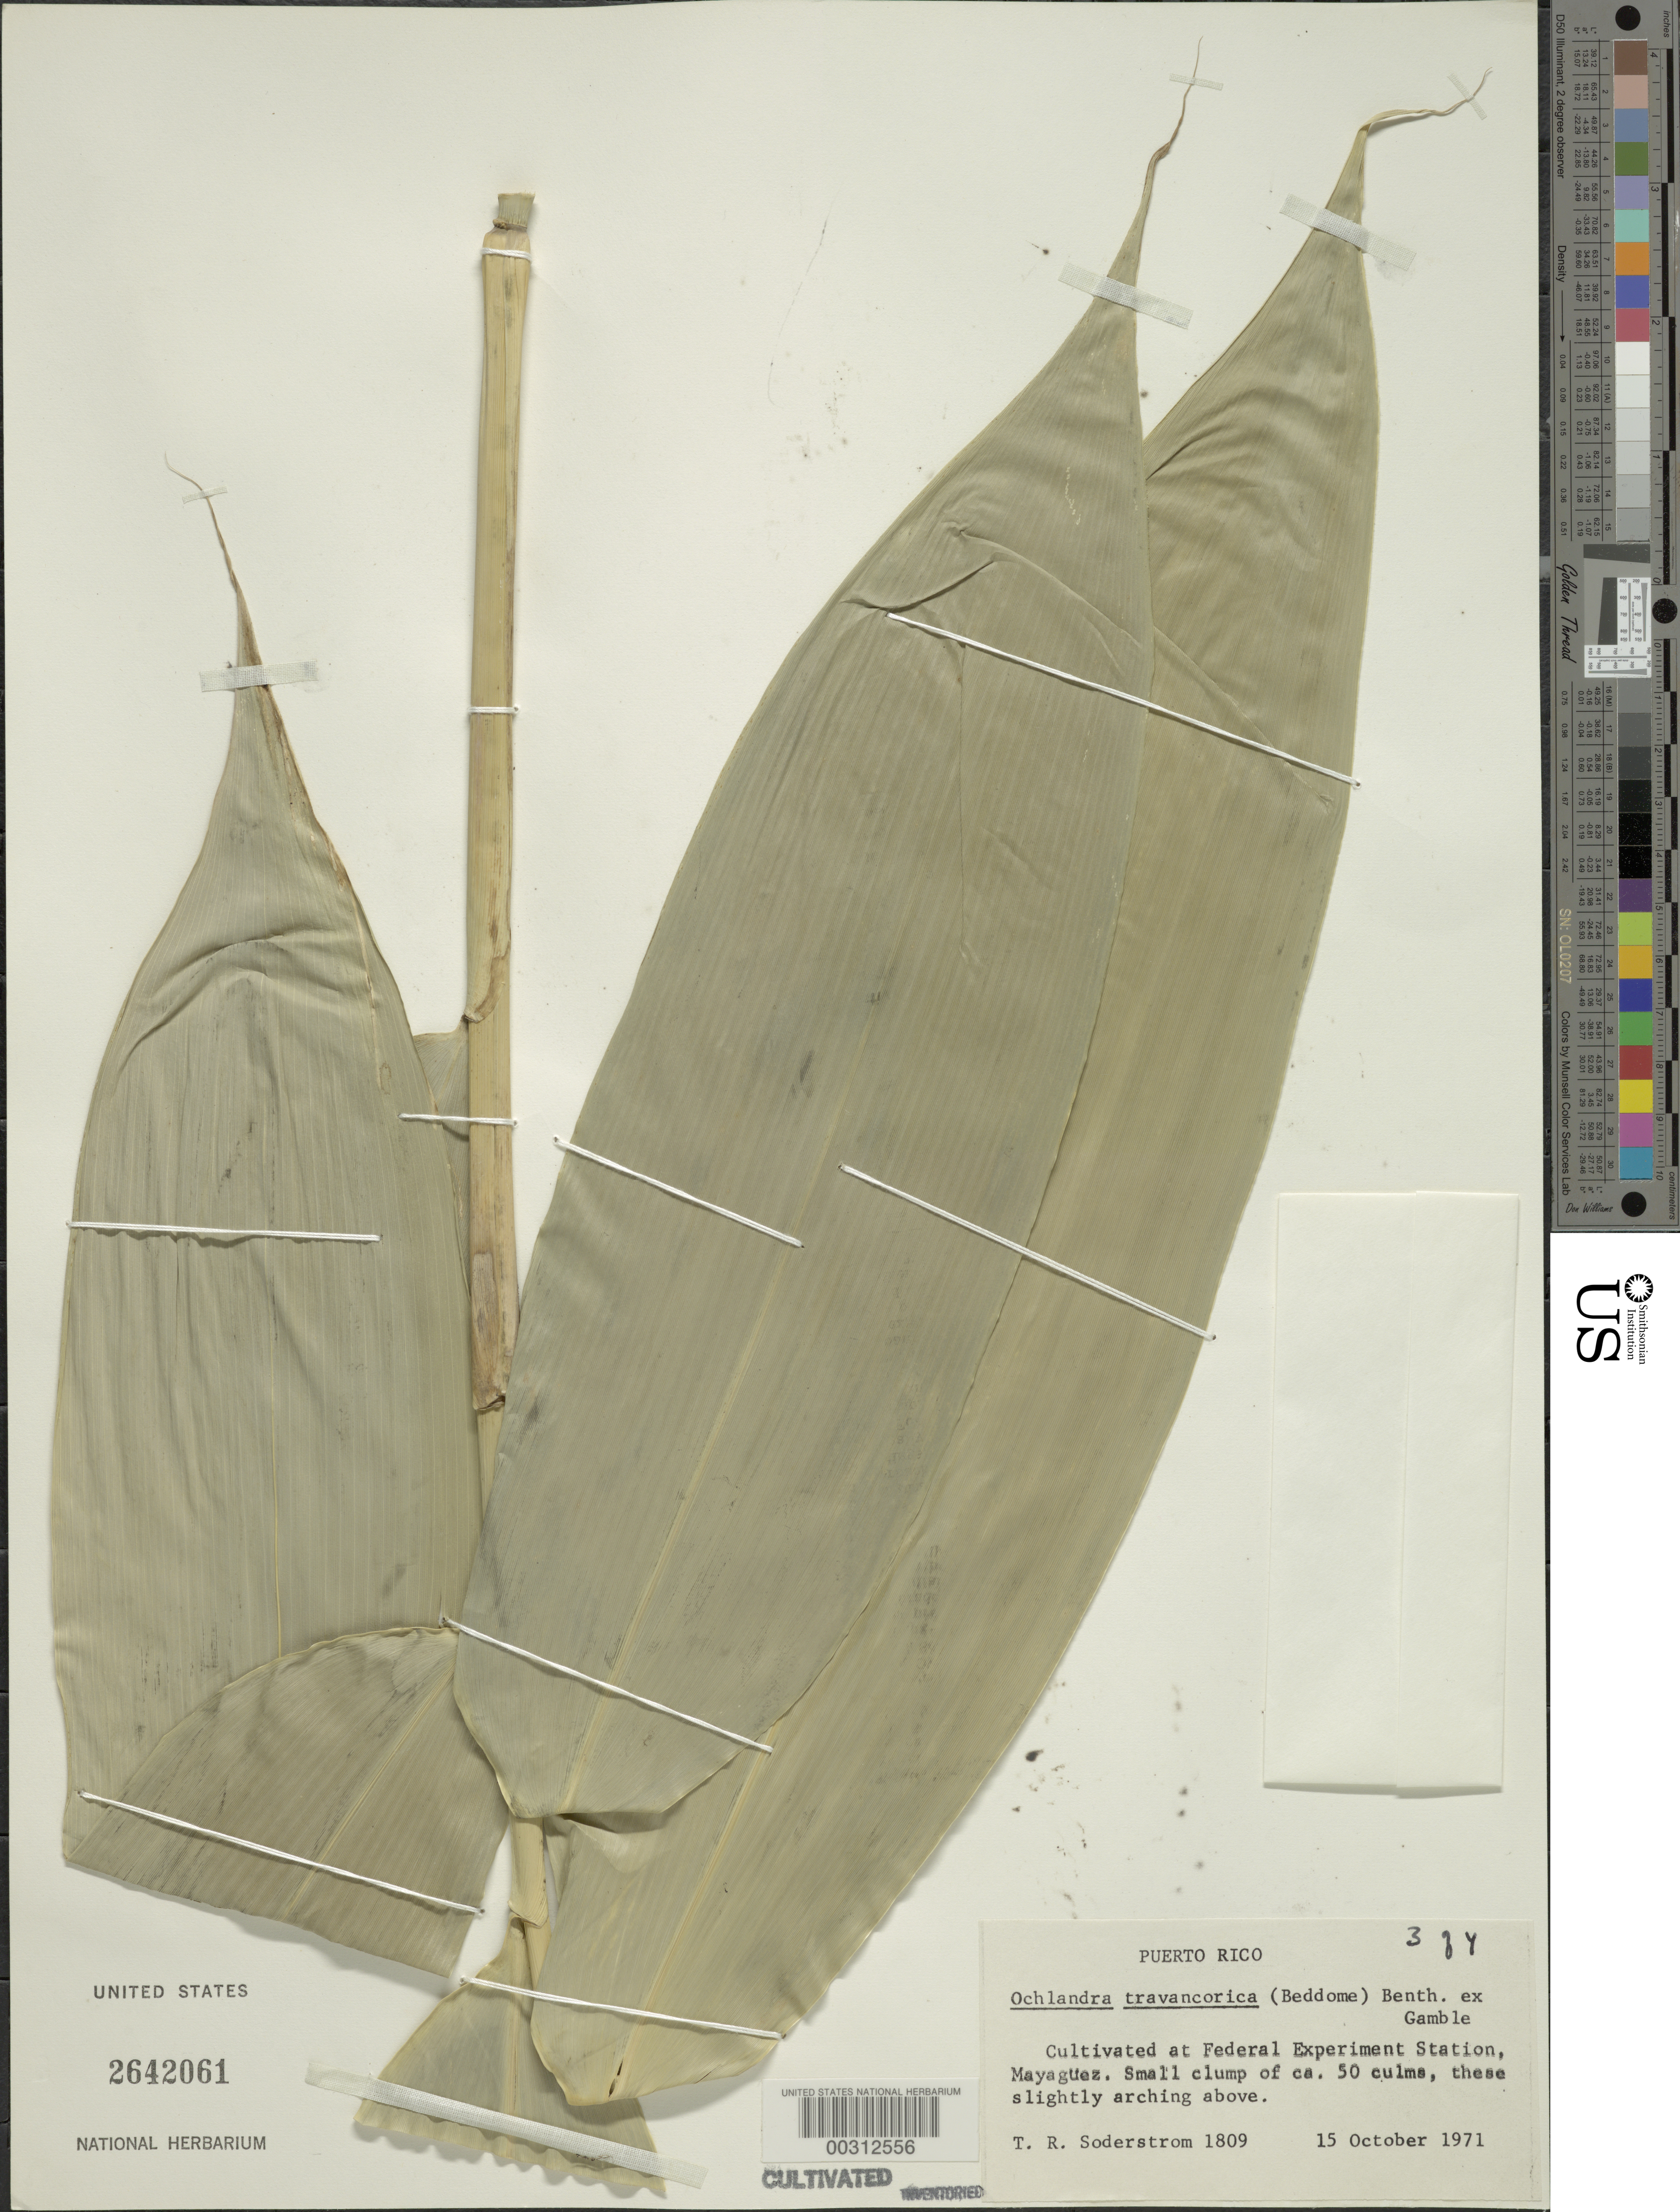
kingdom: Plantae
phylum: Tracheophyta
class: Liliopsida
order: Poales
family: Poaceae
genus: Ochlandra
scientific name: Ochlandra travancorica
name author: (Bedd.) Benth. ex Gamble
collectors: T. R. Soderstrom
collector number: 1809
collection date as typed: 15 Oct 1971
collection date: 1971-10-15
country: Puerto Rico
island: Greater Antilles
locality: Fed. expt. sta., mayaguez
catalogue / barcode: US 2642061